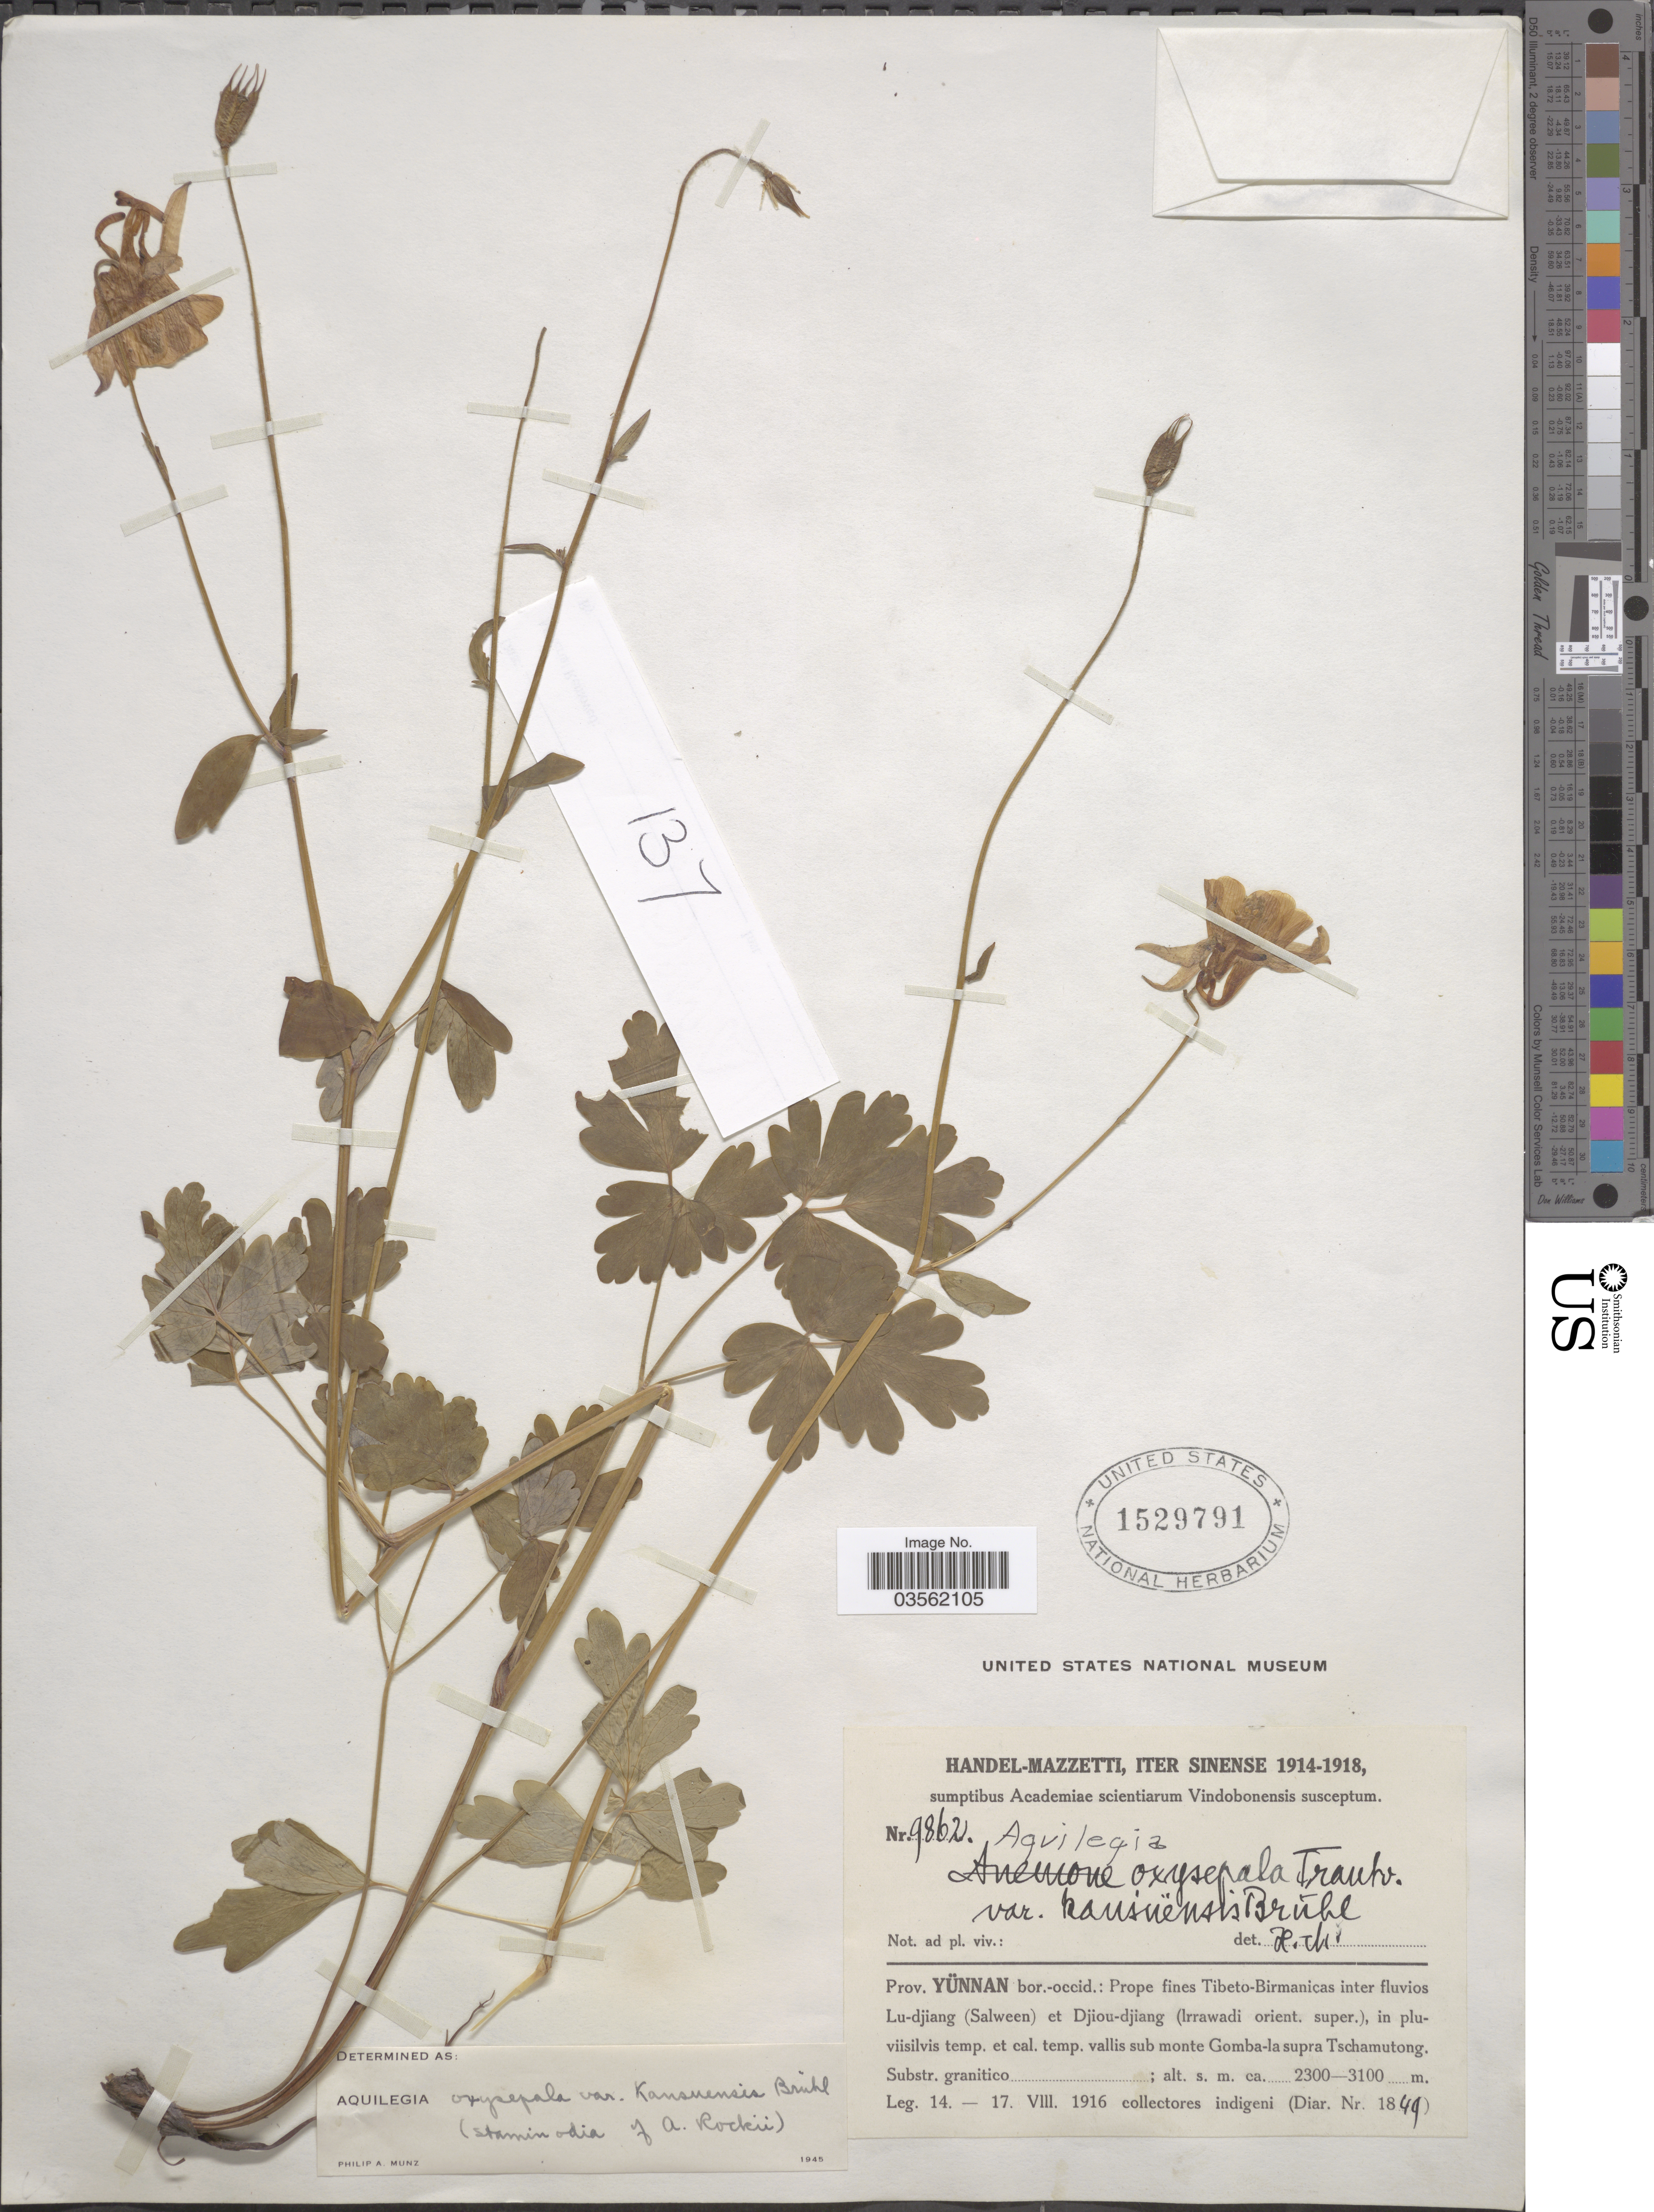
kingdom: Plantae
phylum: Tracheophyta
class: Magnoliopsida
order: Ranunculales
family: Ranunculaceae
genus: Aquilegia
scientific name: Aquilegia oxysepala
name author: Trautv. & C.A. Mey.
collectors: Handel-Mazzetti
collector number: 9862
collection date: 1916-08-14/1916-08-17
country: China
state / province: Yunnan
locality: Iter Sinense. bor.-occid.: Prope fines Tibeto-Birmanicas inter fluvios Lu-djiang (Salween) et Djiou-djiang (Irrawadi orient. super.), in pluviisilvis temp. et cal. temp. vallis sub monte Gomba-la supra Tschamutong.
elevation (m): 2300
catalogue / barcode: US 1529791